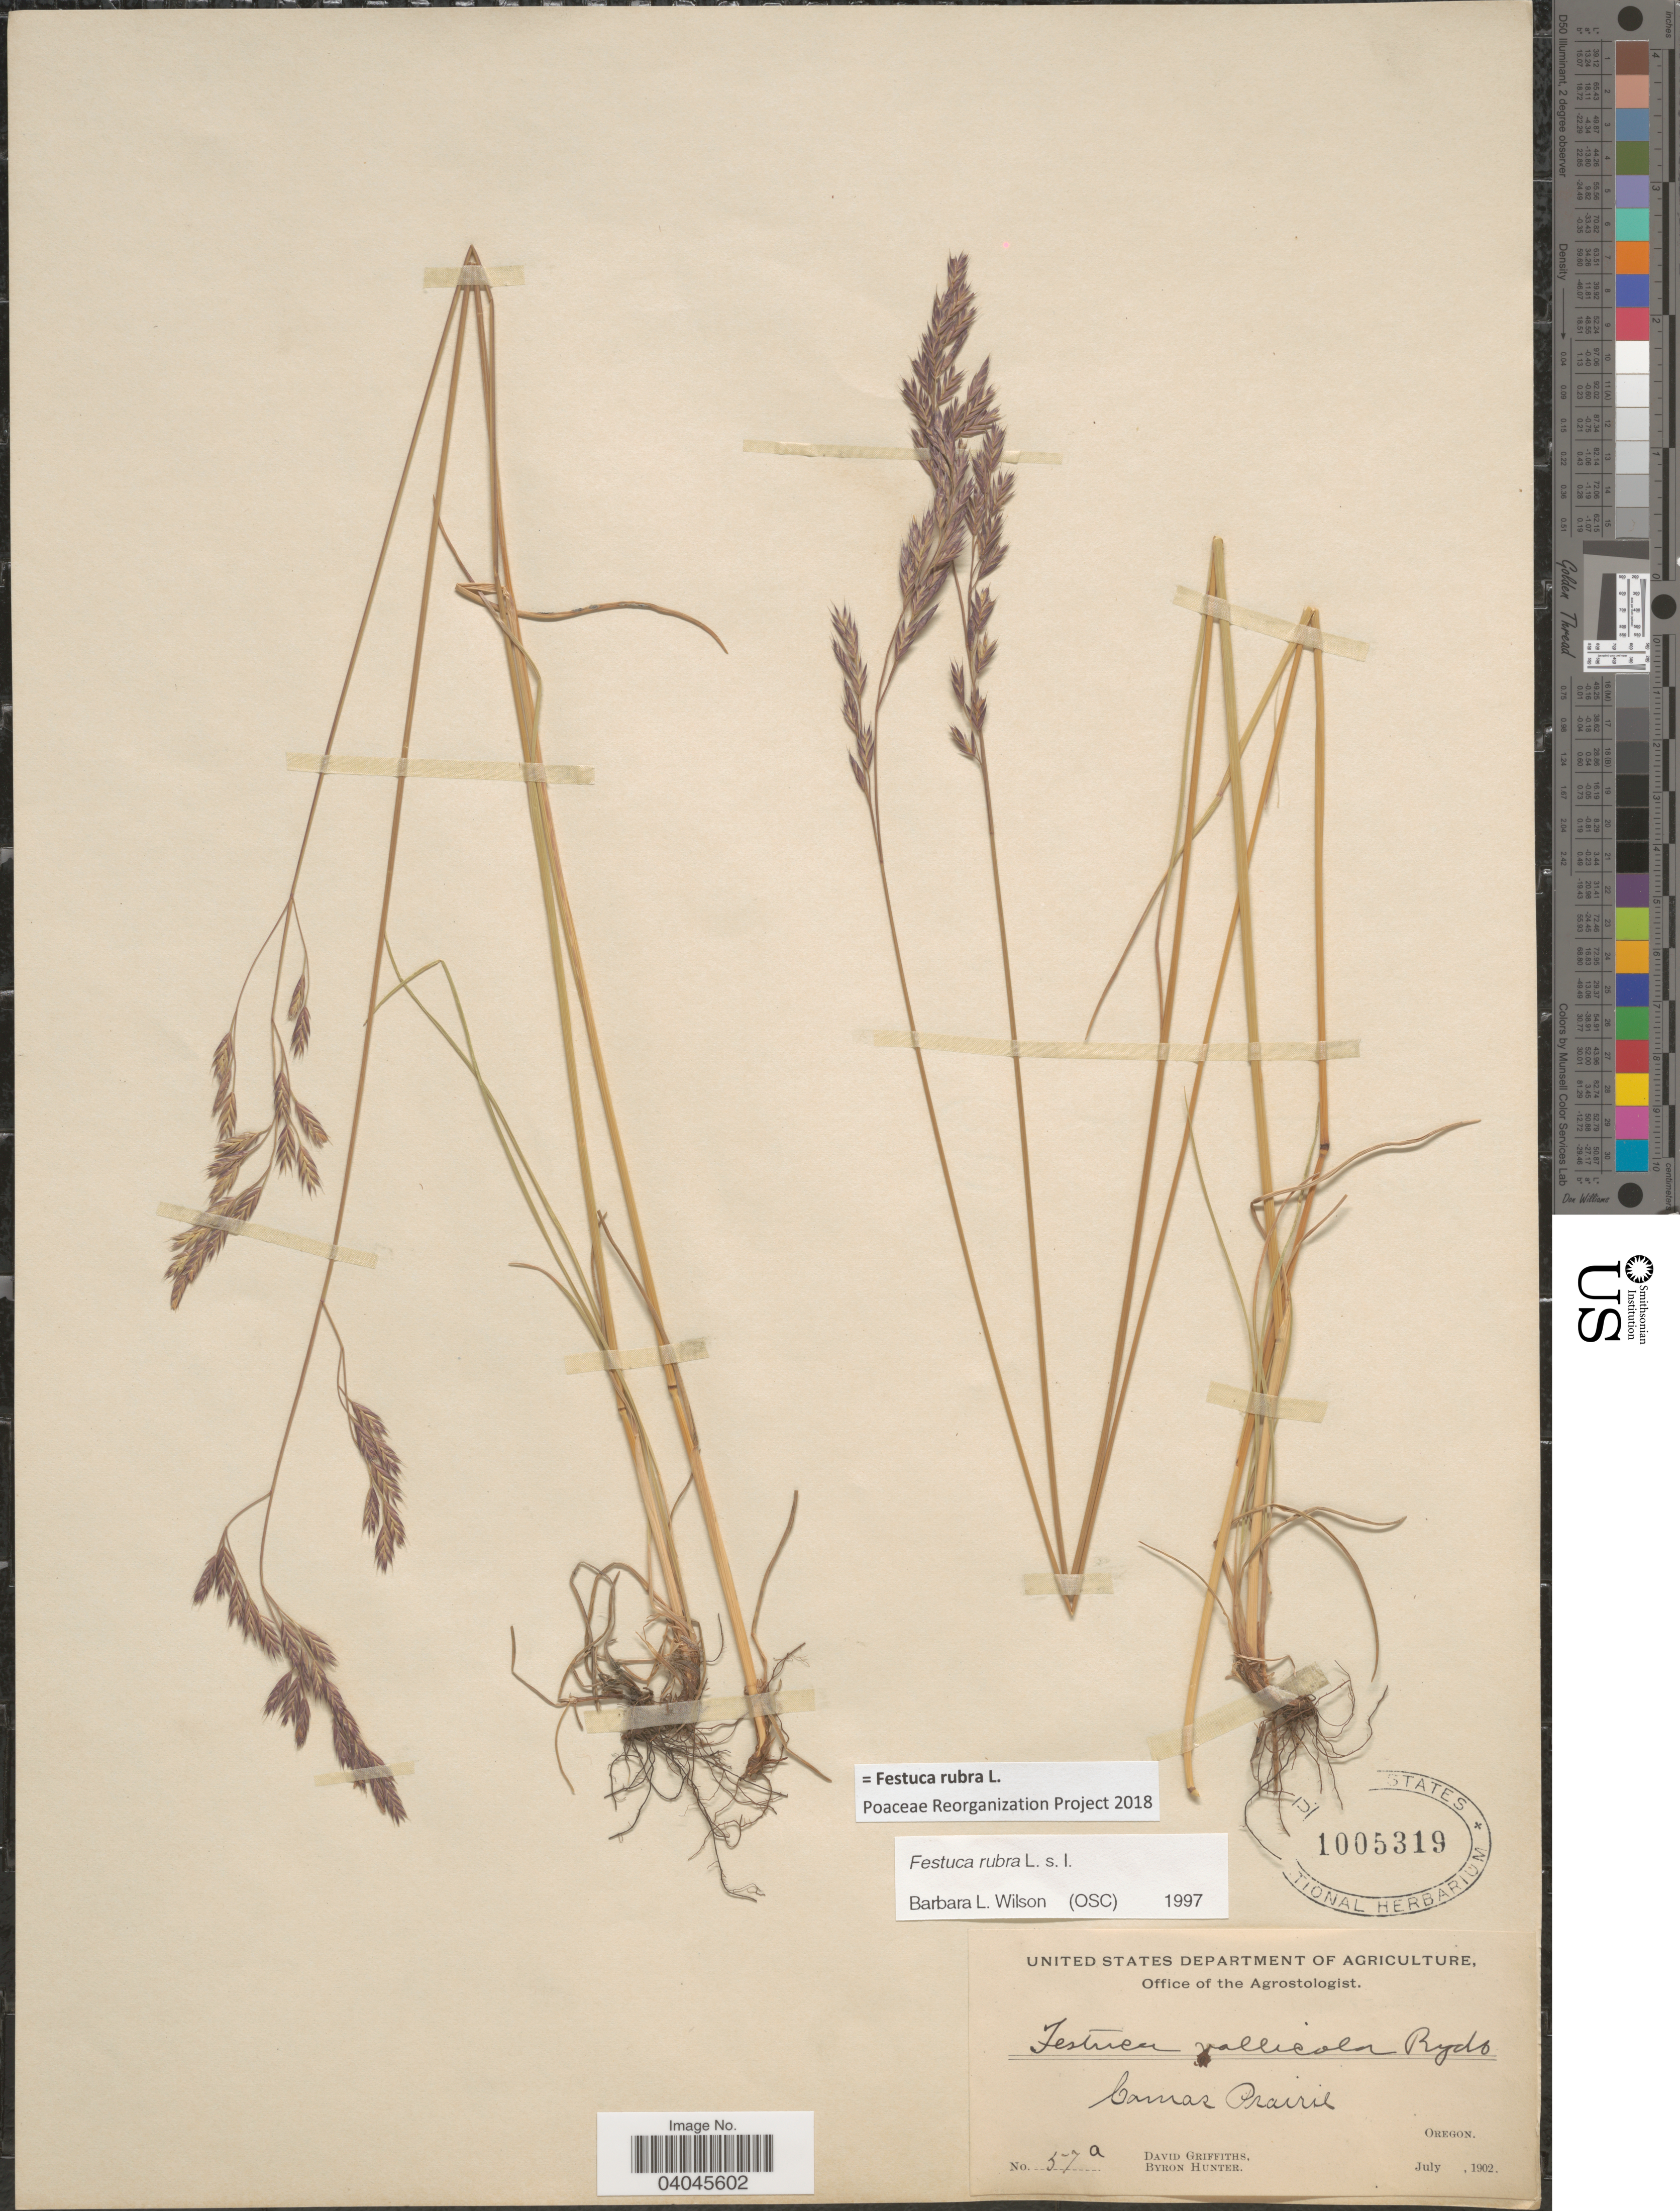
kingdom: Plantae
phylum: Tracheophyta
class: Liliopsida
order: Poales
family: Poaceae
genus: Festuca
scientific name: Festuca rubra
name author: L.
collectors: D. Griffiths & B. Hunter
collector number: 57a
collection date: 1902-07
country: United States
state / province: Oregon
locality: Camas Prairie.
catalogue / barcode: US 1005319